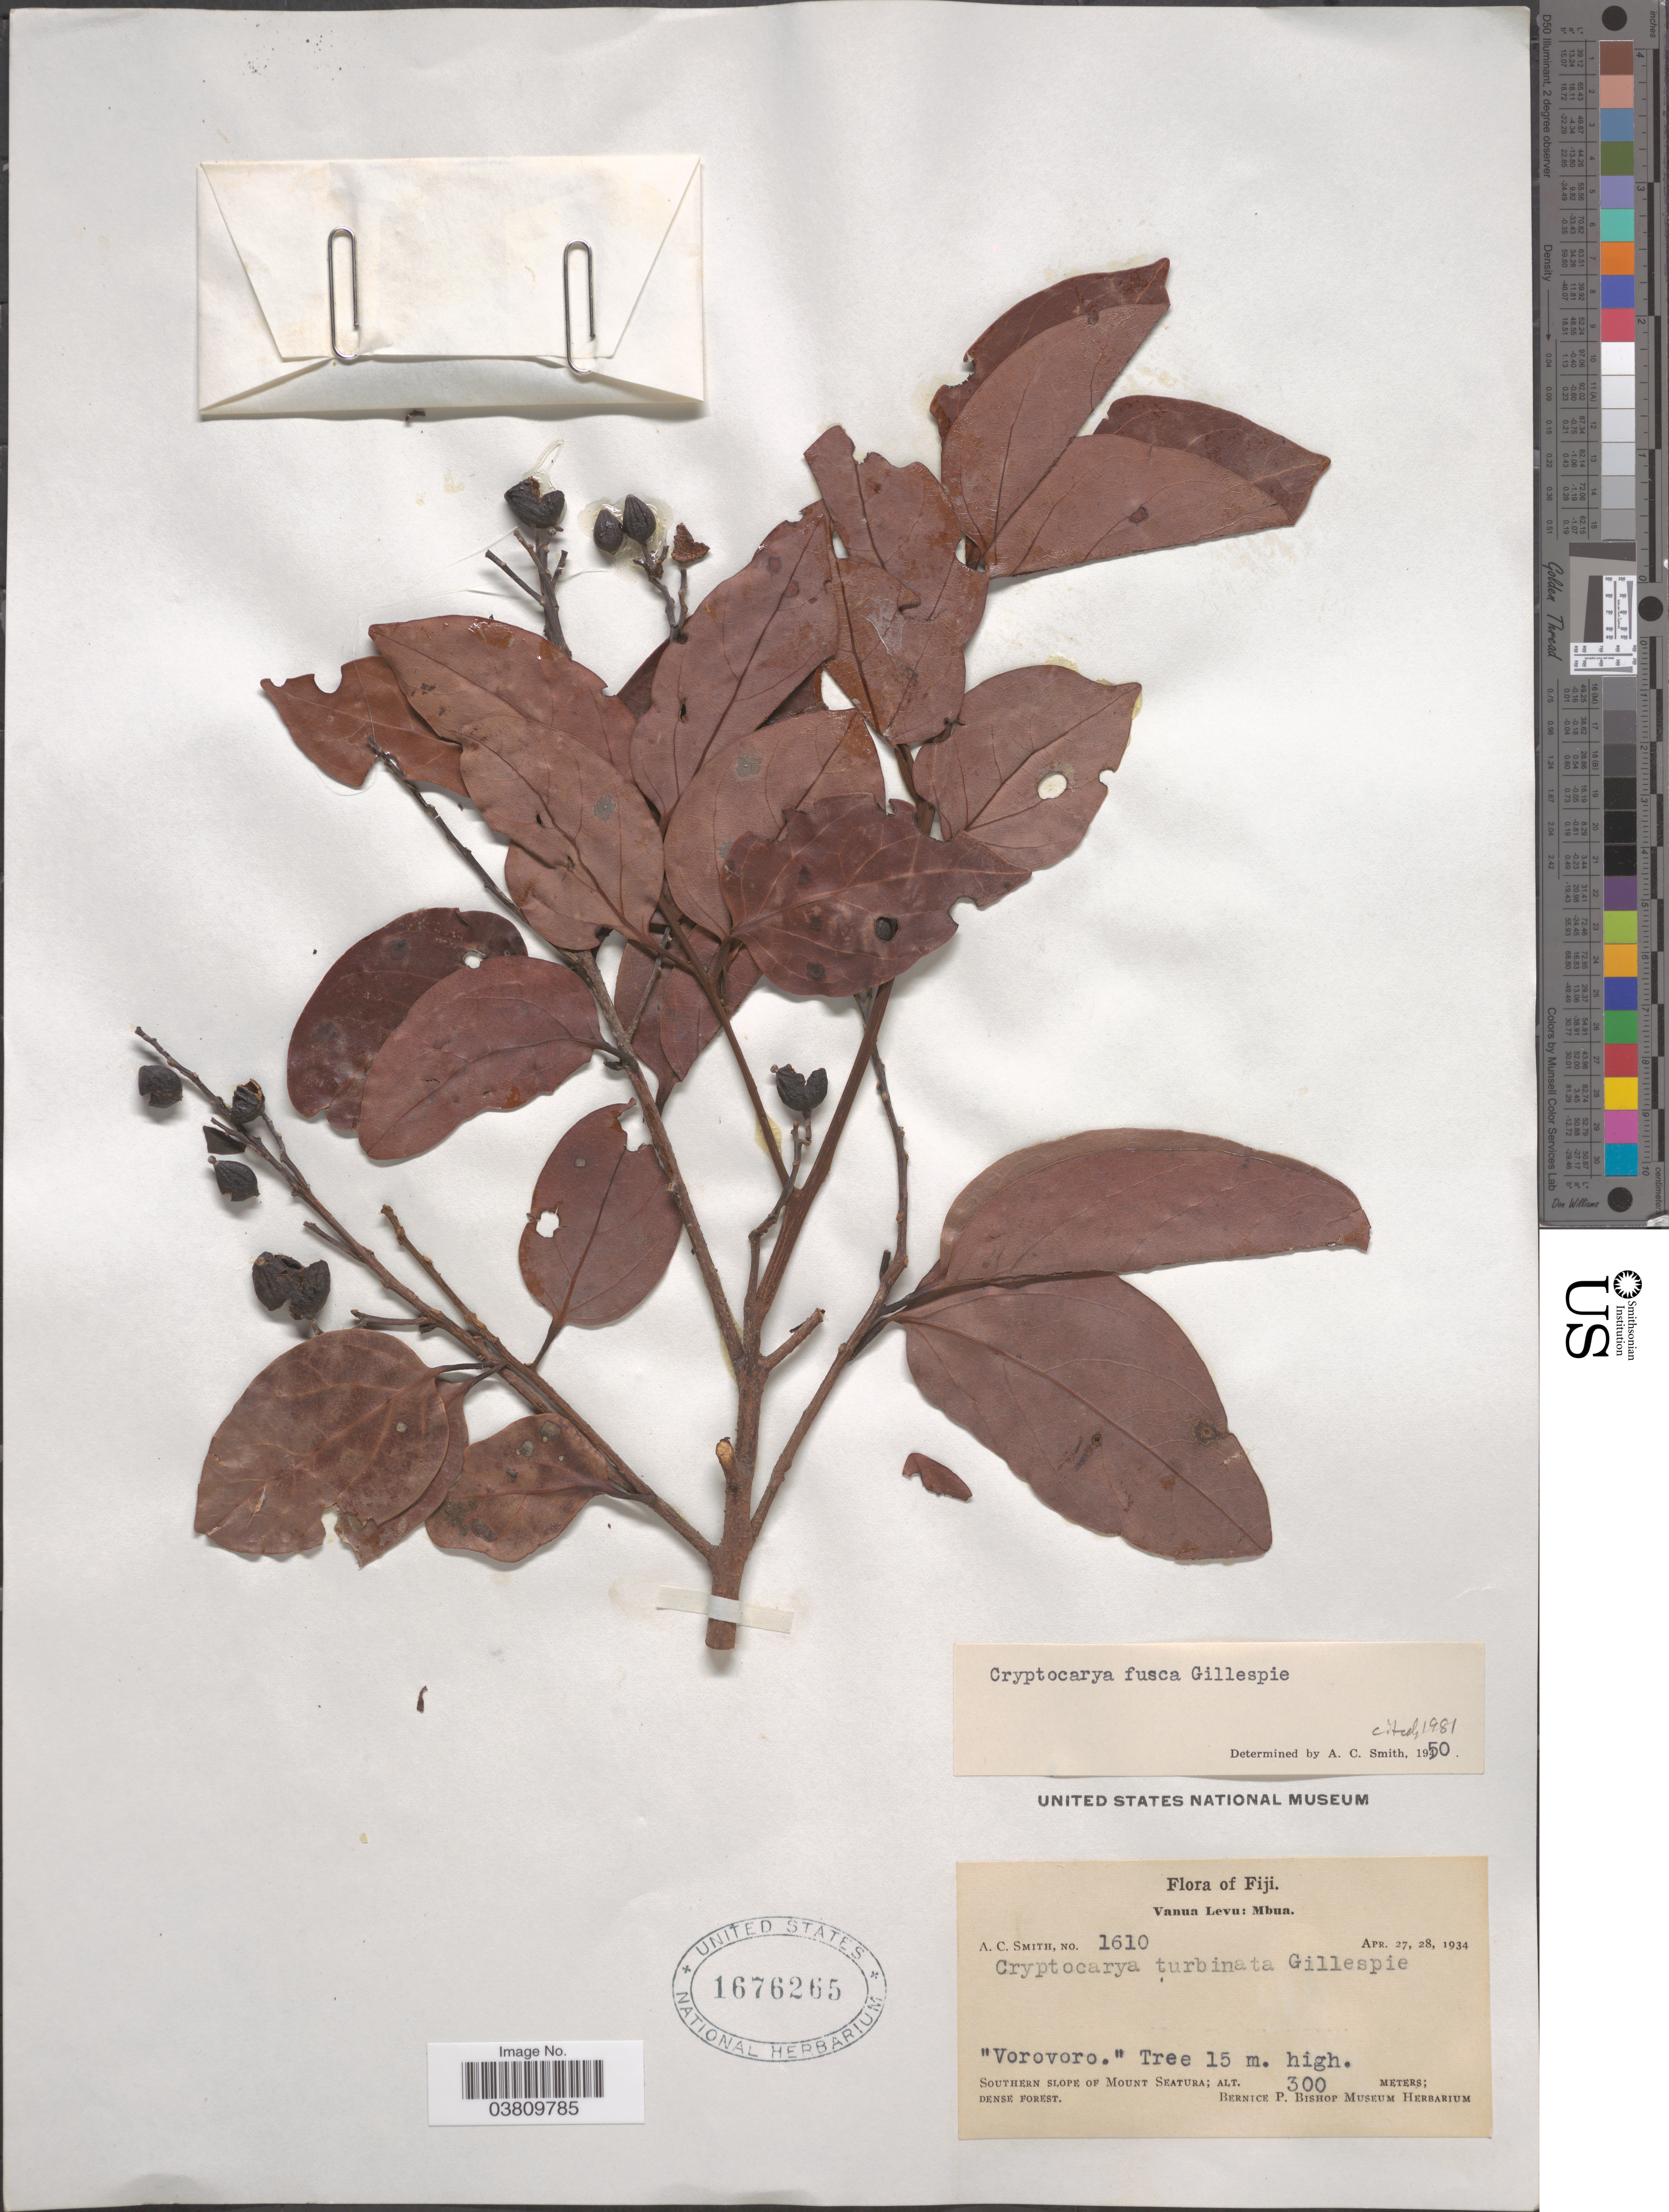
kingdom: Plantae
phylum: Tracheophyta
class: Magnoliopsida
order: Laurales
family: Lauraceae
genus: Cryptocarya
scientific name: Cryptocarya fusca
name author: Gillespie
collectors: A. C. Smith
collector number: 1610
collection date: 1934-04-27/1934-04-28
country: Fiji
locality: Vanua Levu: Mbua. Southern slope of Mount Seatura.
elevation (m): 300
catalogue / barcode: US 1676265